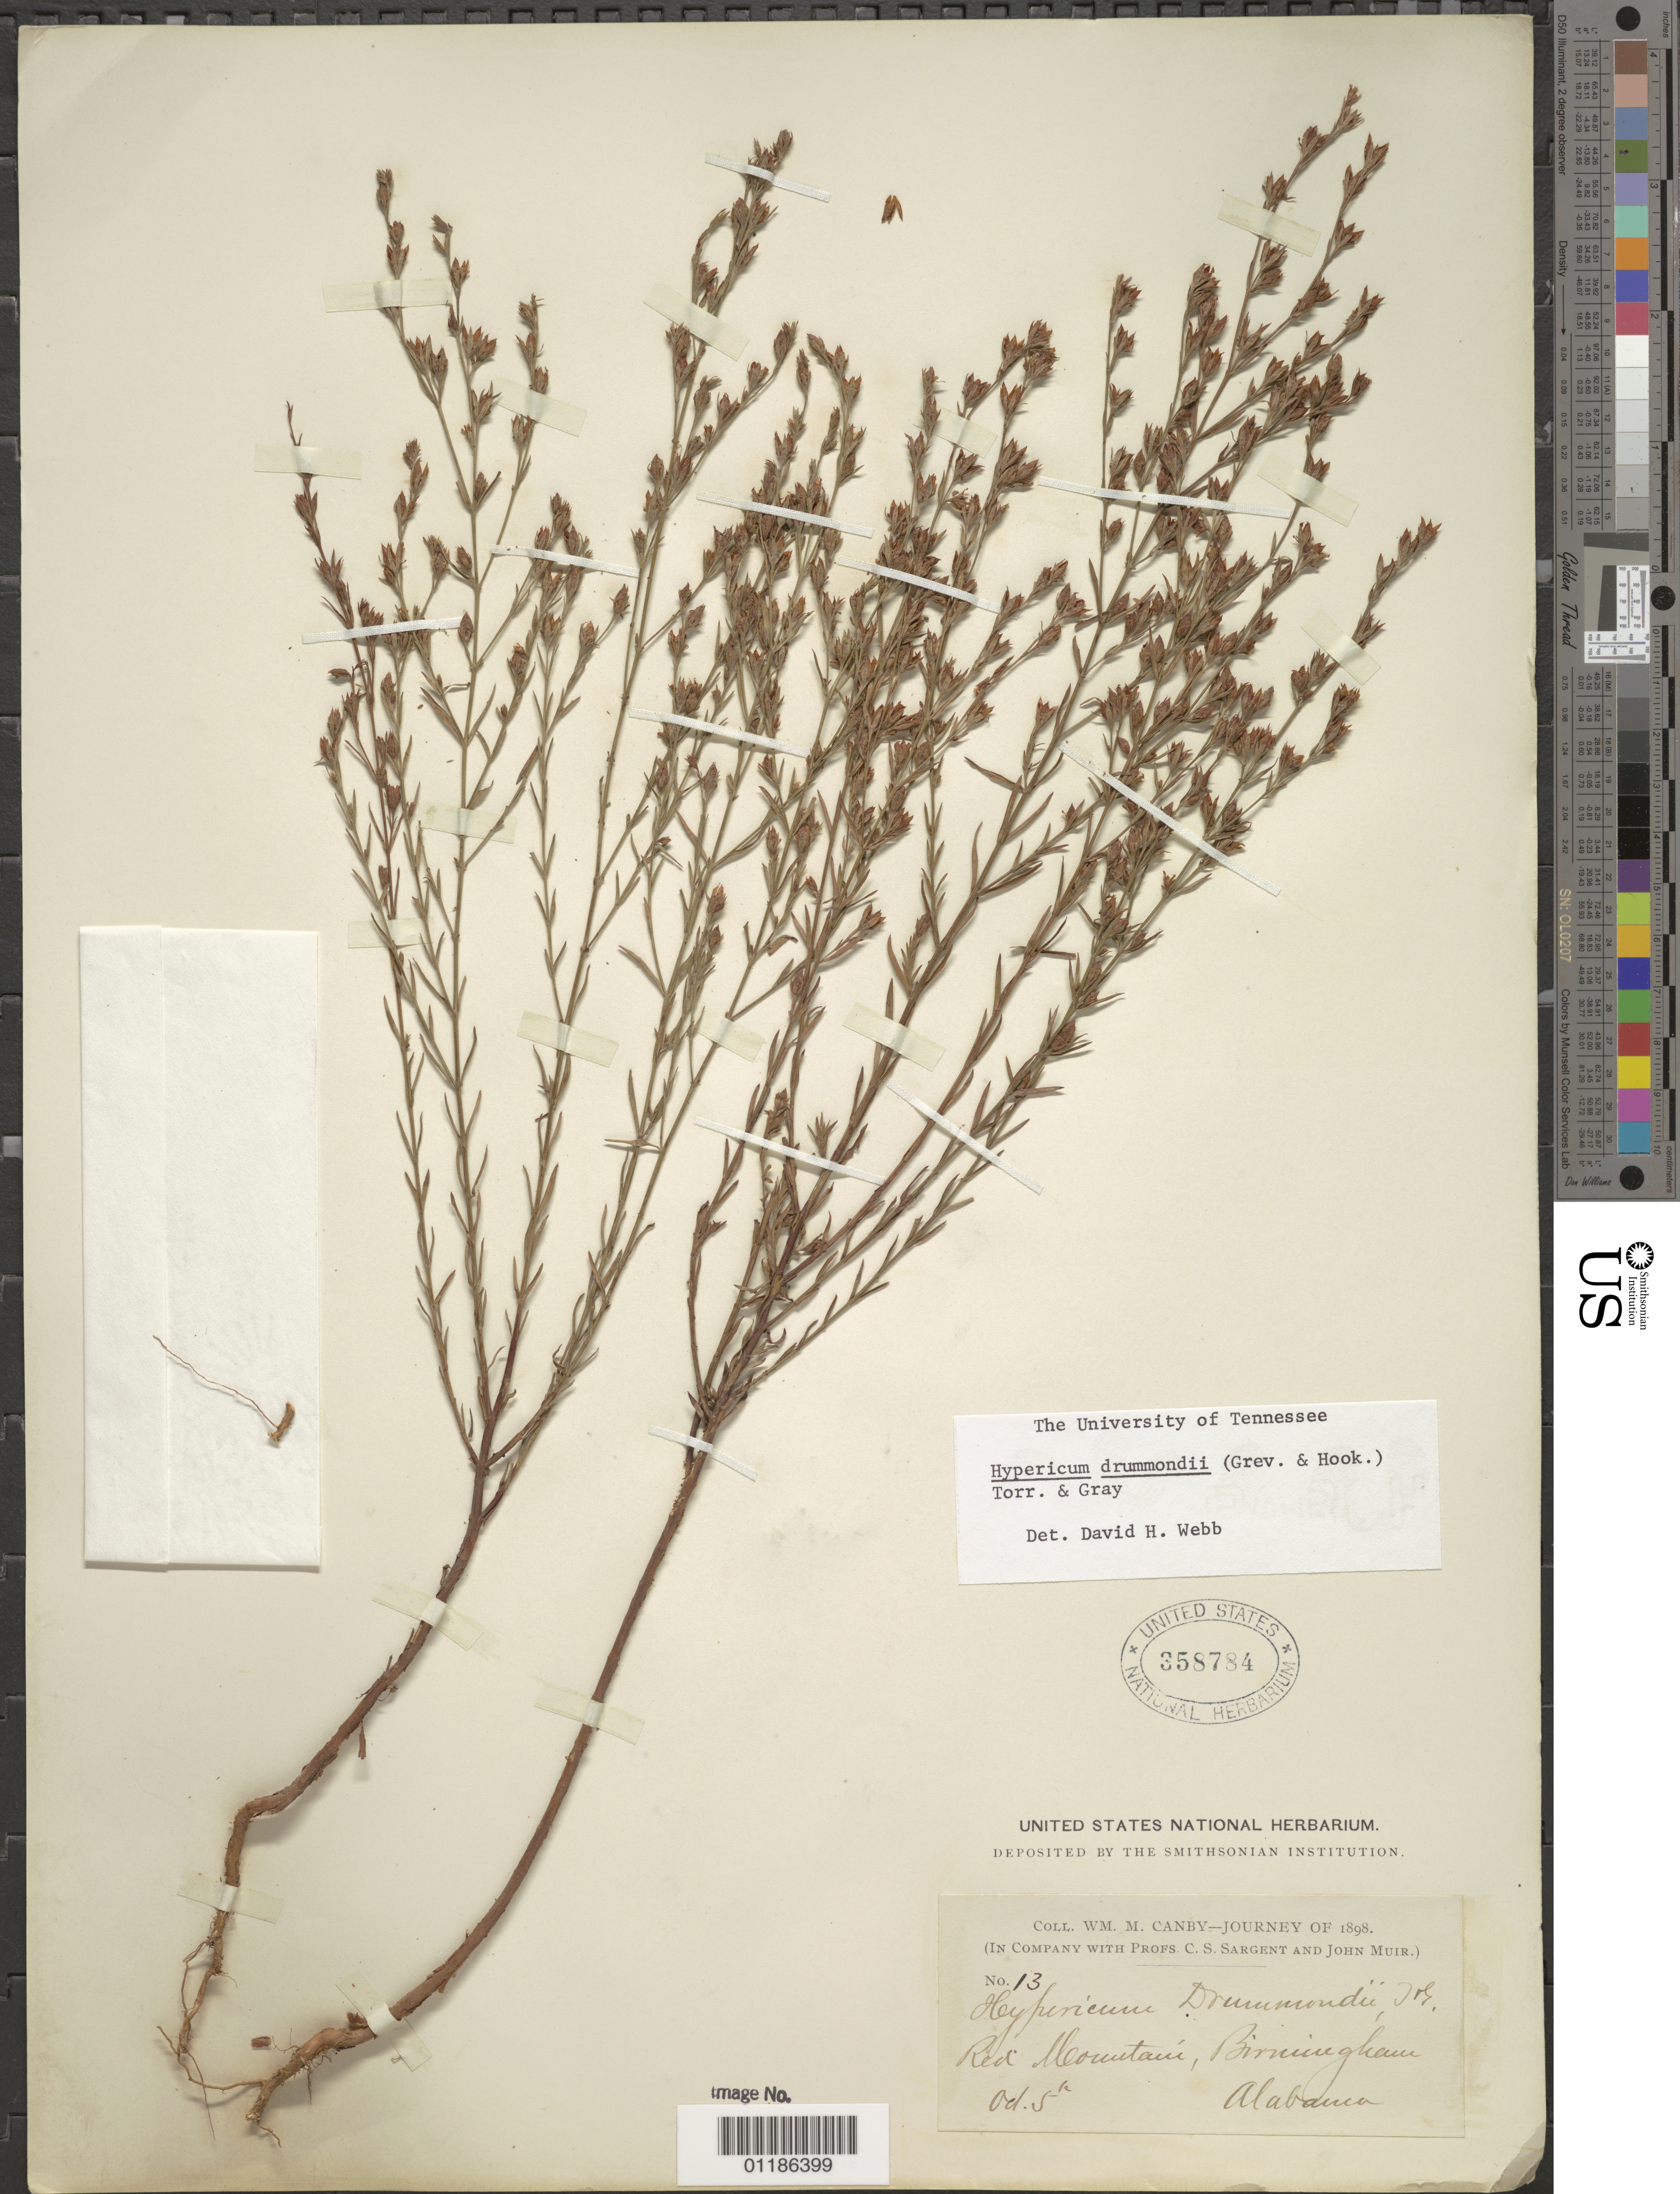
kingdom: Plantae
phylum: Tracheophyta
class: Magnoliopsida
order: Malpighiales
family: Hypericaceae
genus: Hypericum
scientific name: Hypericum drummondii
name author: (Grev. & Hook.) Torr. & A. Gray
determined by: Webb, D. A.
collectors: W. M. Canby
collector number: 13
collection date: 1898-10-05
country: United States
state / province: Alabama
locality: Red Mountain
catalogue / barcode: US 358784